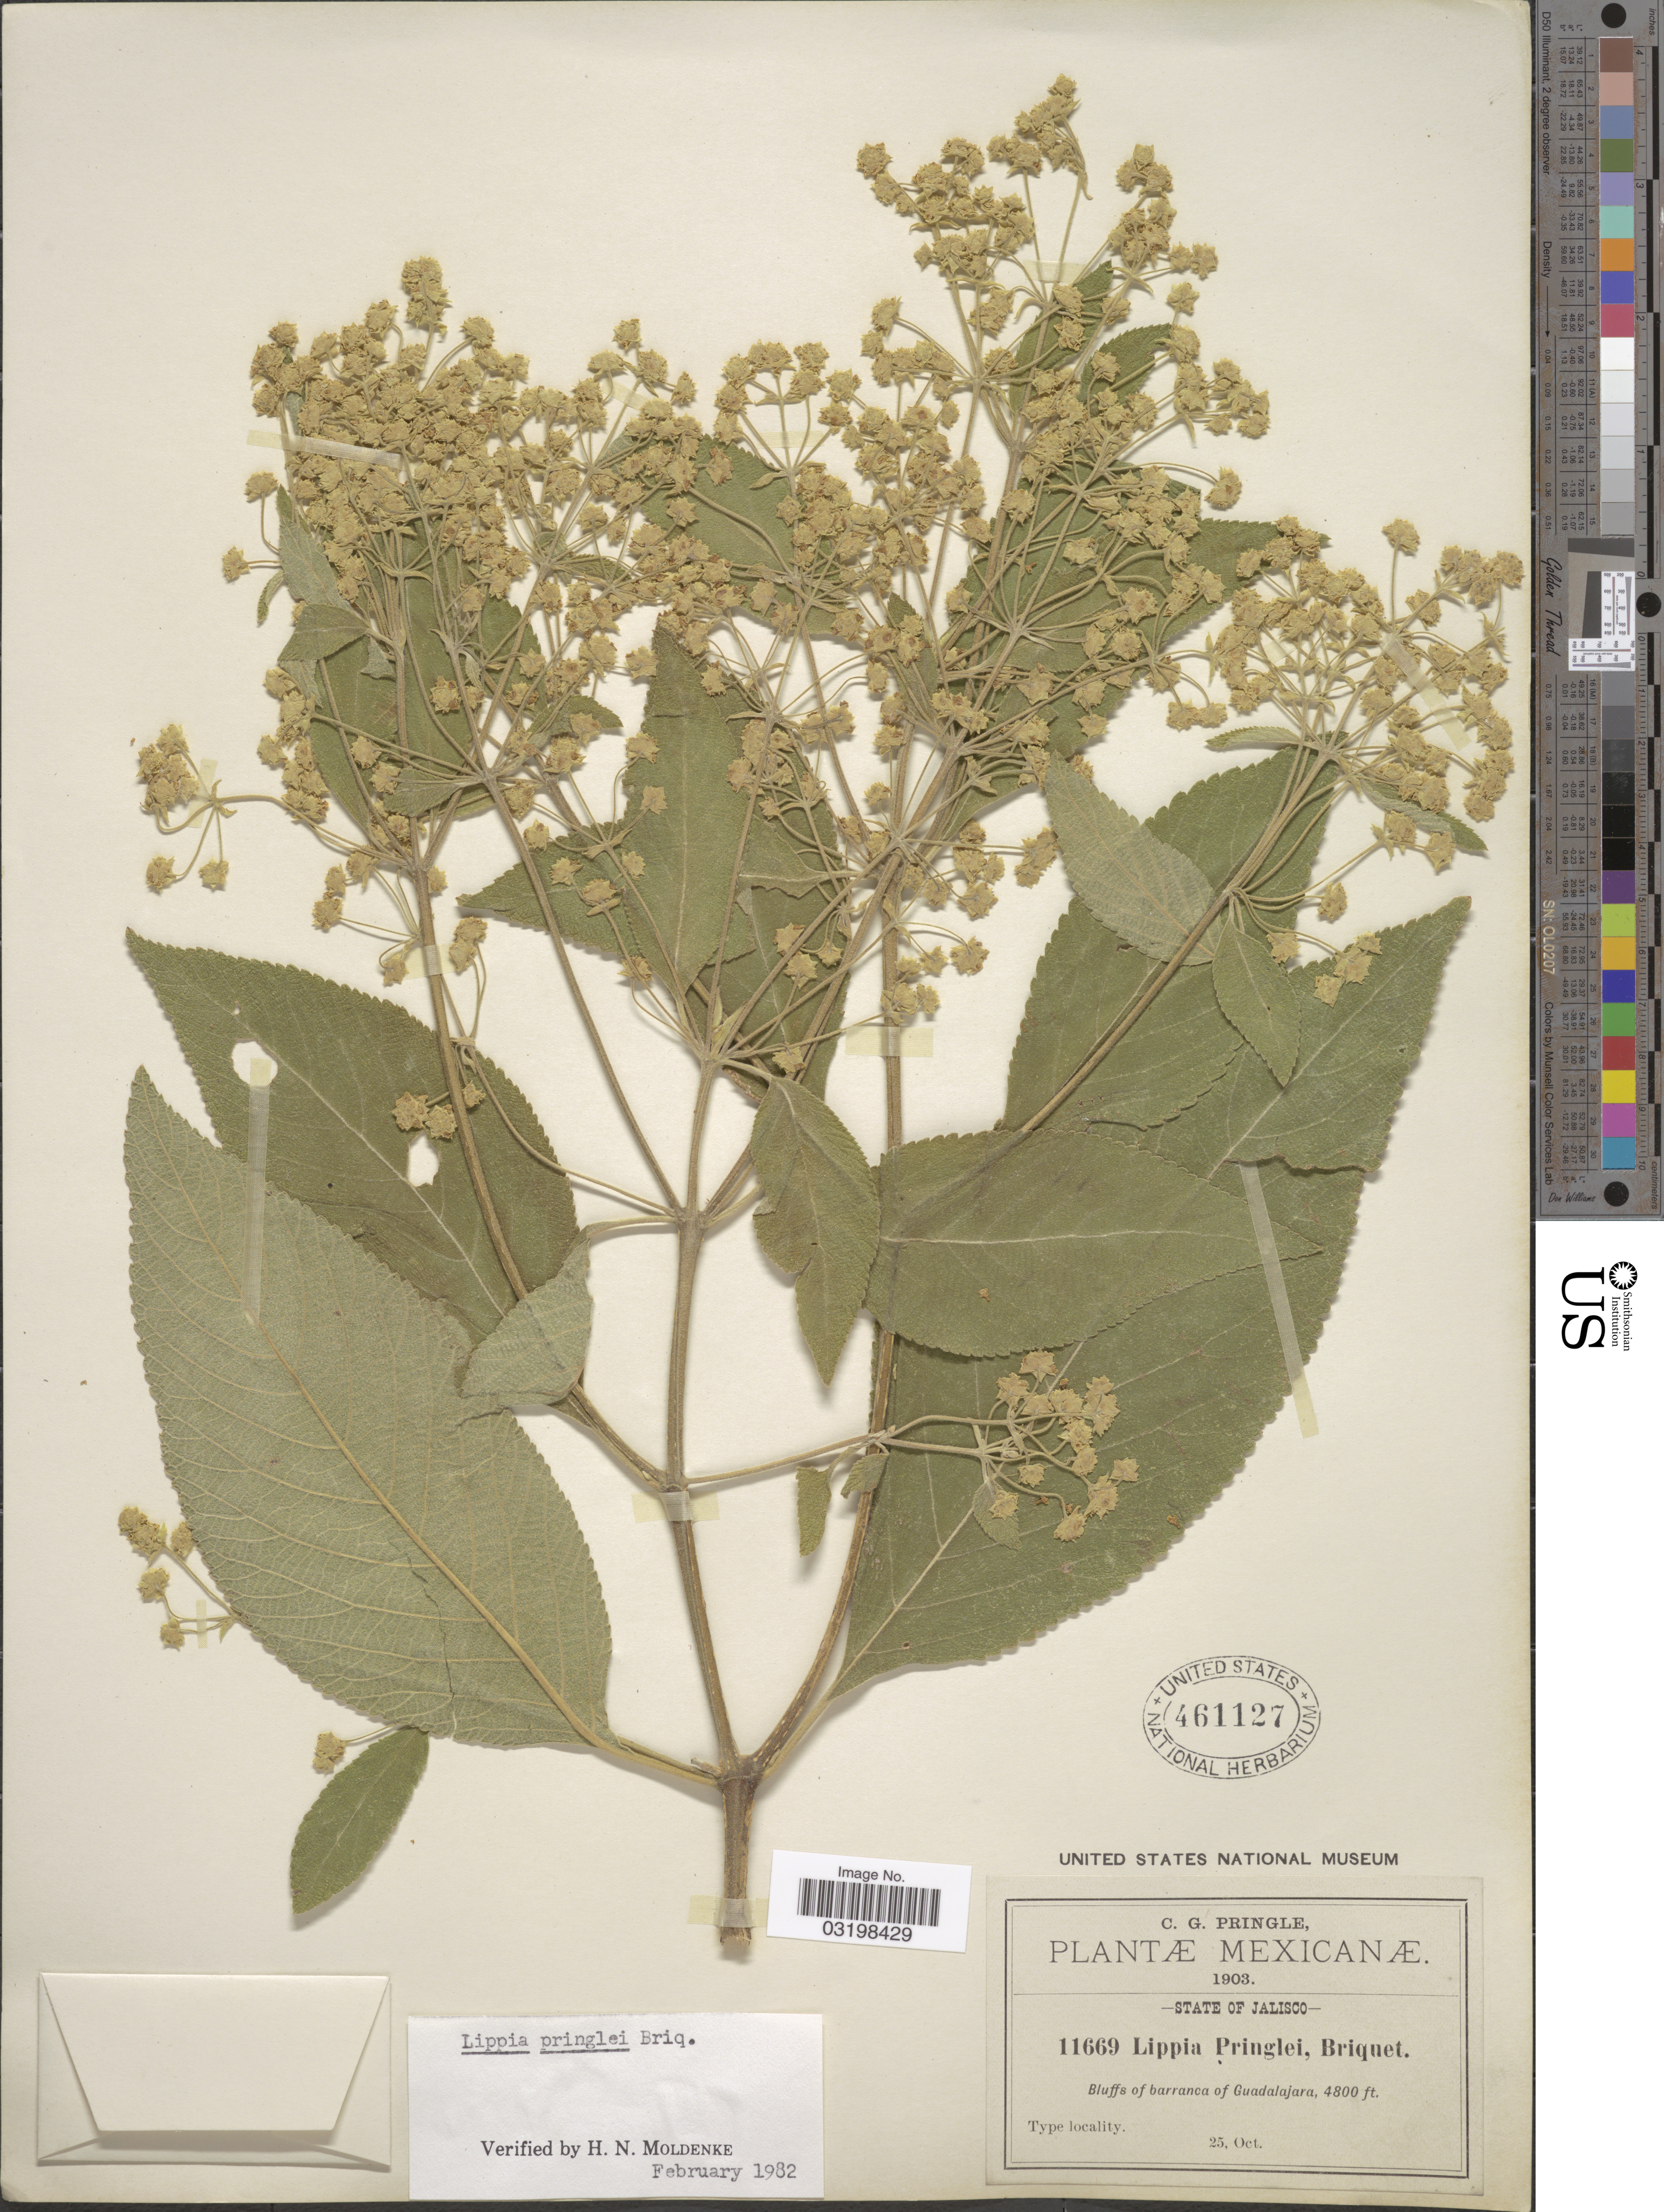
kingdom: Plantae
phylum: Tracheophyta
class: Magnoliopsida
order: Lamiales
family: Verbenaceae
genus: Lippia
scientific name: Lippia umbellata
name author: Cav.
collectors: C. G. Pringle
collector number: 11669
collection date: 1903-10-25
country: Mexico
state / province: Jalisco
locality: Bluffs of barranca of Guadalajara.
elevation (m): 1463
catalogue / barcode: US 461127